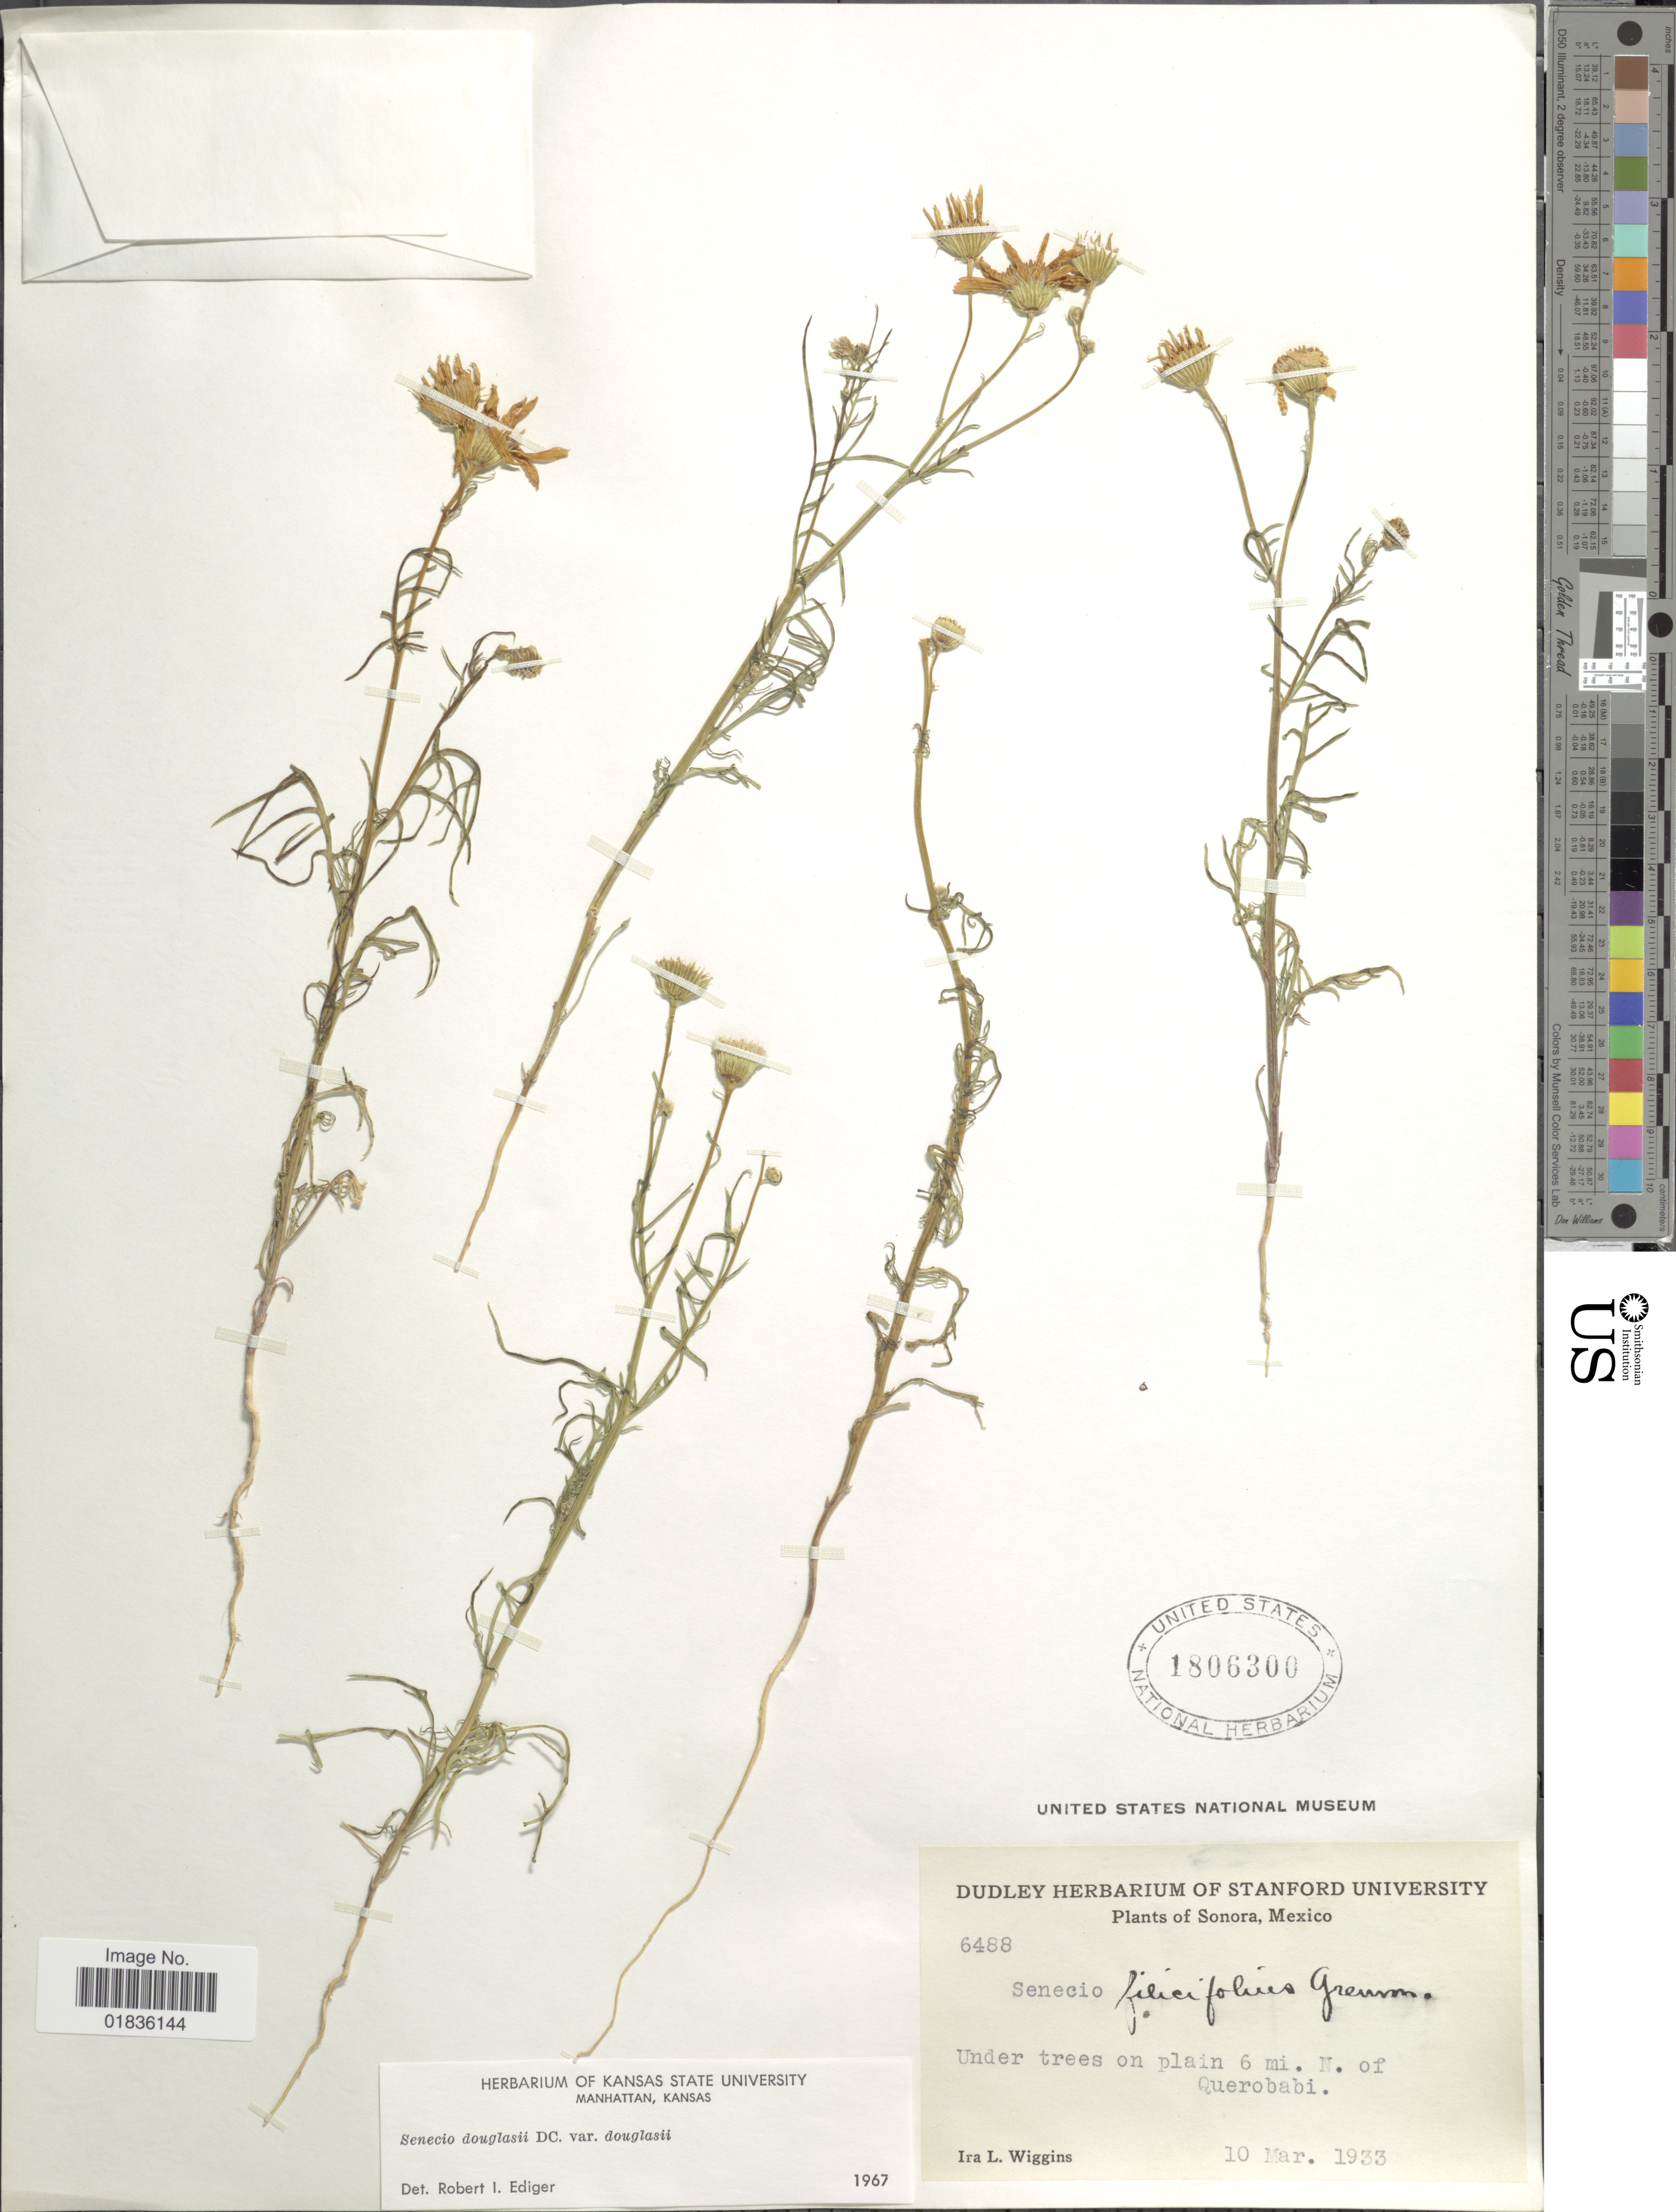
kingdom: Plantae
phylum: Tracheophyta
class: Magnoliopsida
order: Asterales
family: Asteraceae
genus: Senecio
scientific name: Senecio flaccidus var. douglasii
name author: (DC.) B.L. Turner & T.M. Barkley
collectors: I. L. Wiggins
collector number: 6488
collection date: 1923-03-10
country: Mexico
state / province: Sonora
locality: Under trees on plain 6 mi. N. of Querobabi.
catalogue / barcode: US 1806300